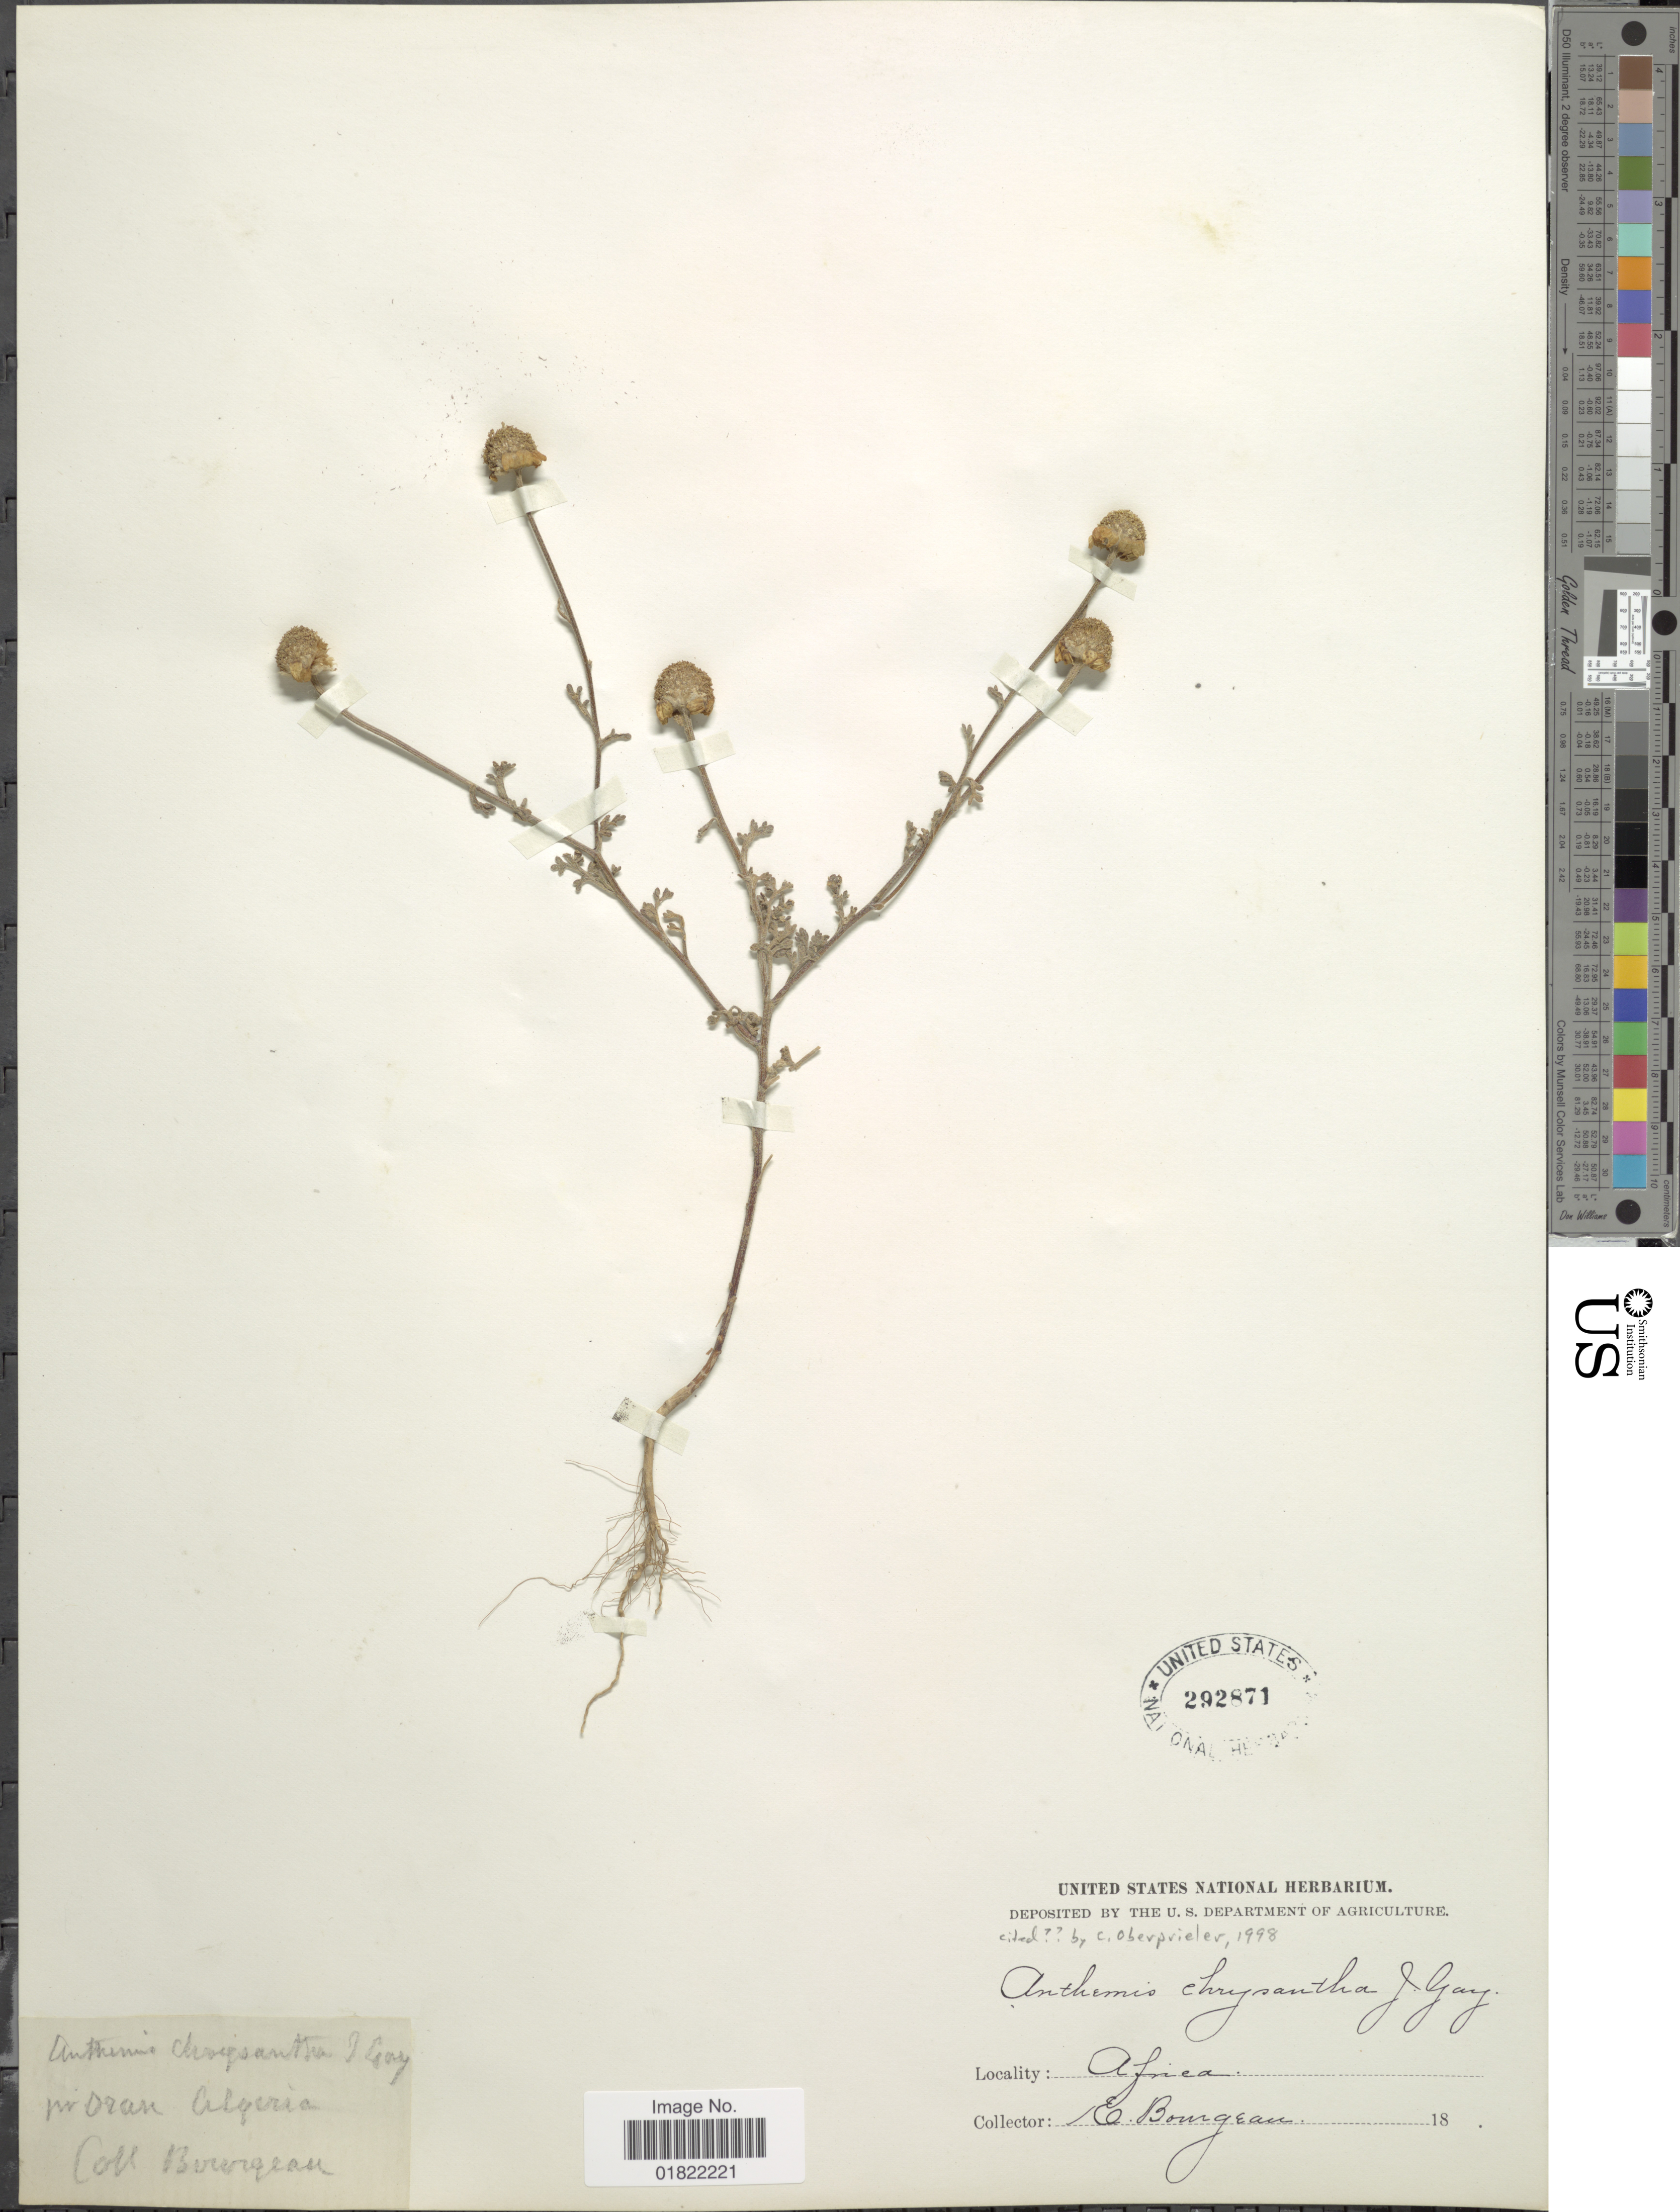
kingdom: Plantae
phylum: Tracheophyta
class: Magnoliopsida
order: Asterales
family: Asteraceae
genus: Anthemis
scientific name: Anthemis chrysantha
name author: J. Gay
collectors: E. Bourgeau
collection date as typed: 18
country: Algeria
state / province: Oran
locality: Pr. Oran, Algeria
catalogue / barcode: US 292871